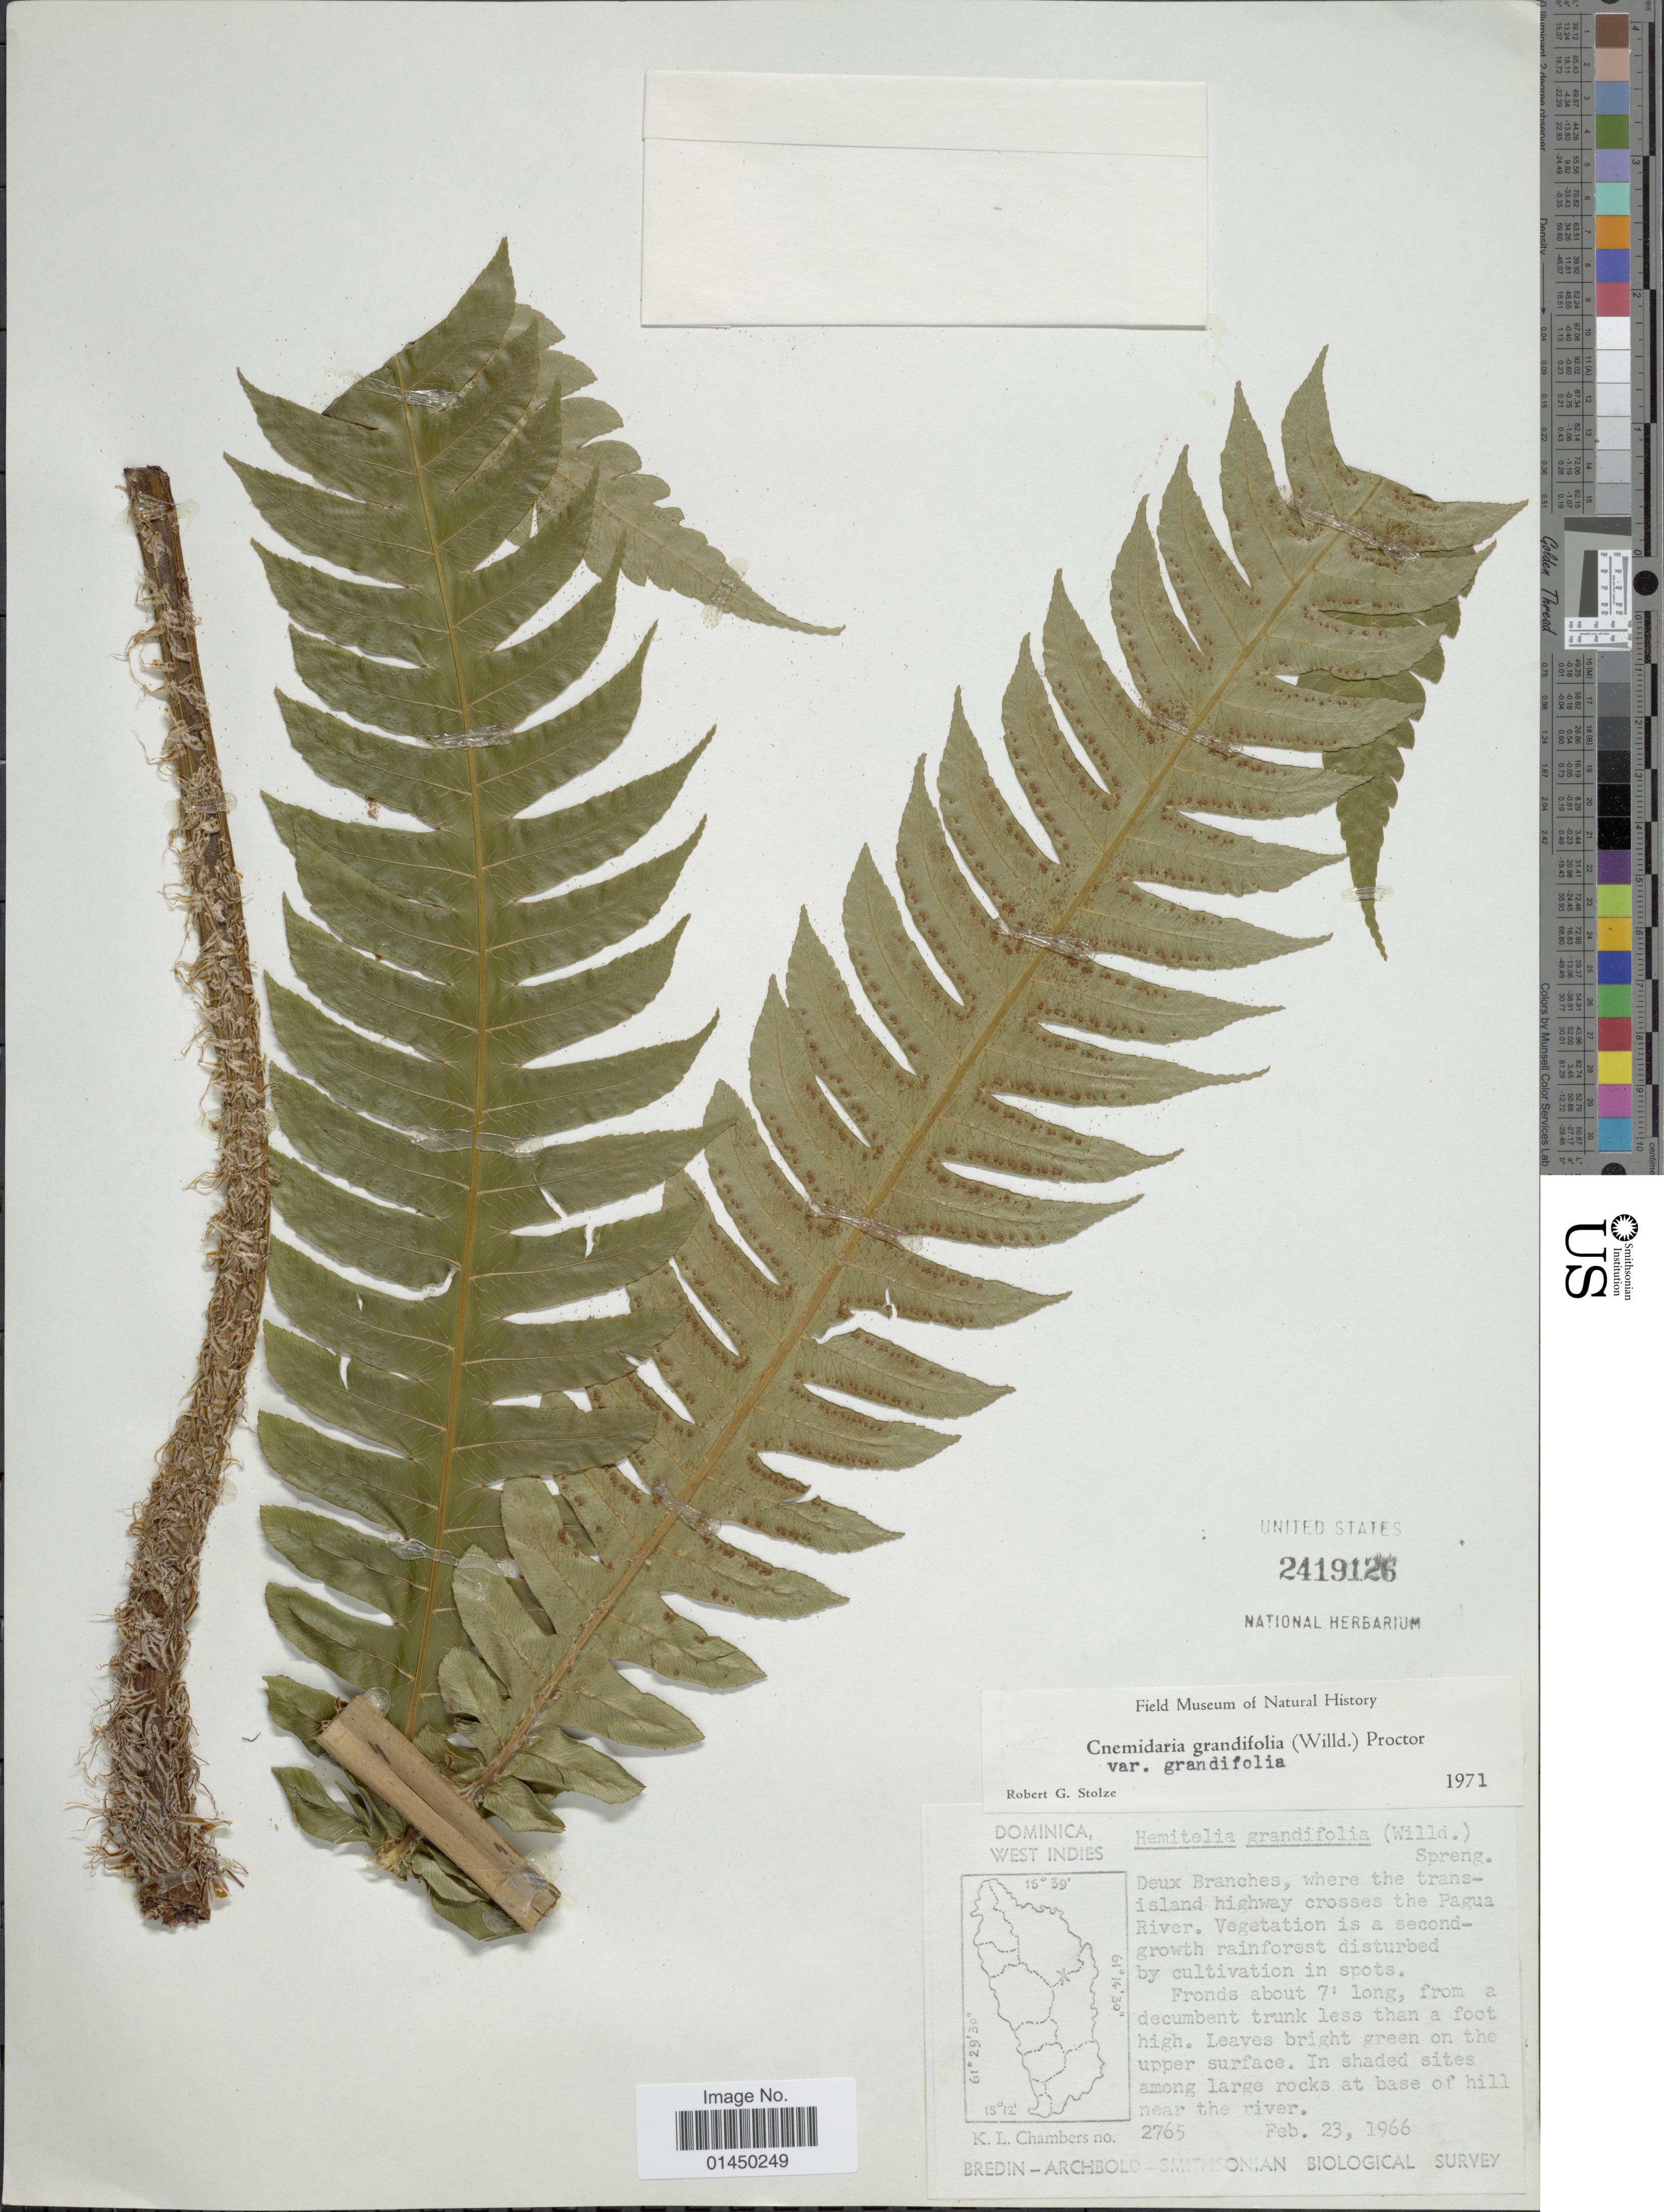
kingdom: Plantae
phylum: Tracheophyta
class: Polypodiopsida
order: Cyatheales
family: Cyatheaceae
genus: Cyathea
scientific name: Cyathea grandifolia var. grandifolia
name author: Willd.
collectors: K. Chambers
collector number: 2765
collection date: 1966-02-23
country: Dominica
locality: Deux Branches, where the trans-island highway crosses the Pagua River, among large rocks at base of hill near the river.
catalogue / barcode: US 2419126